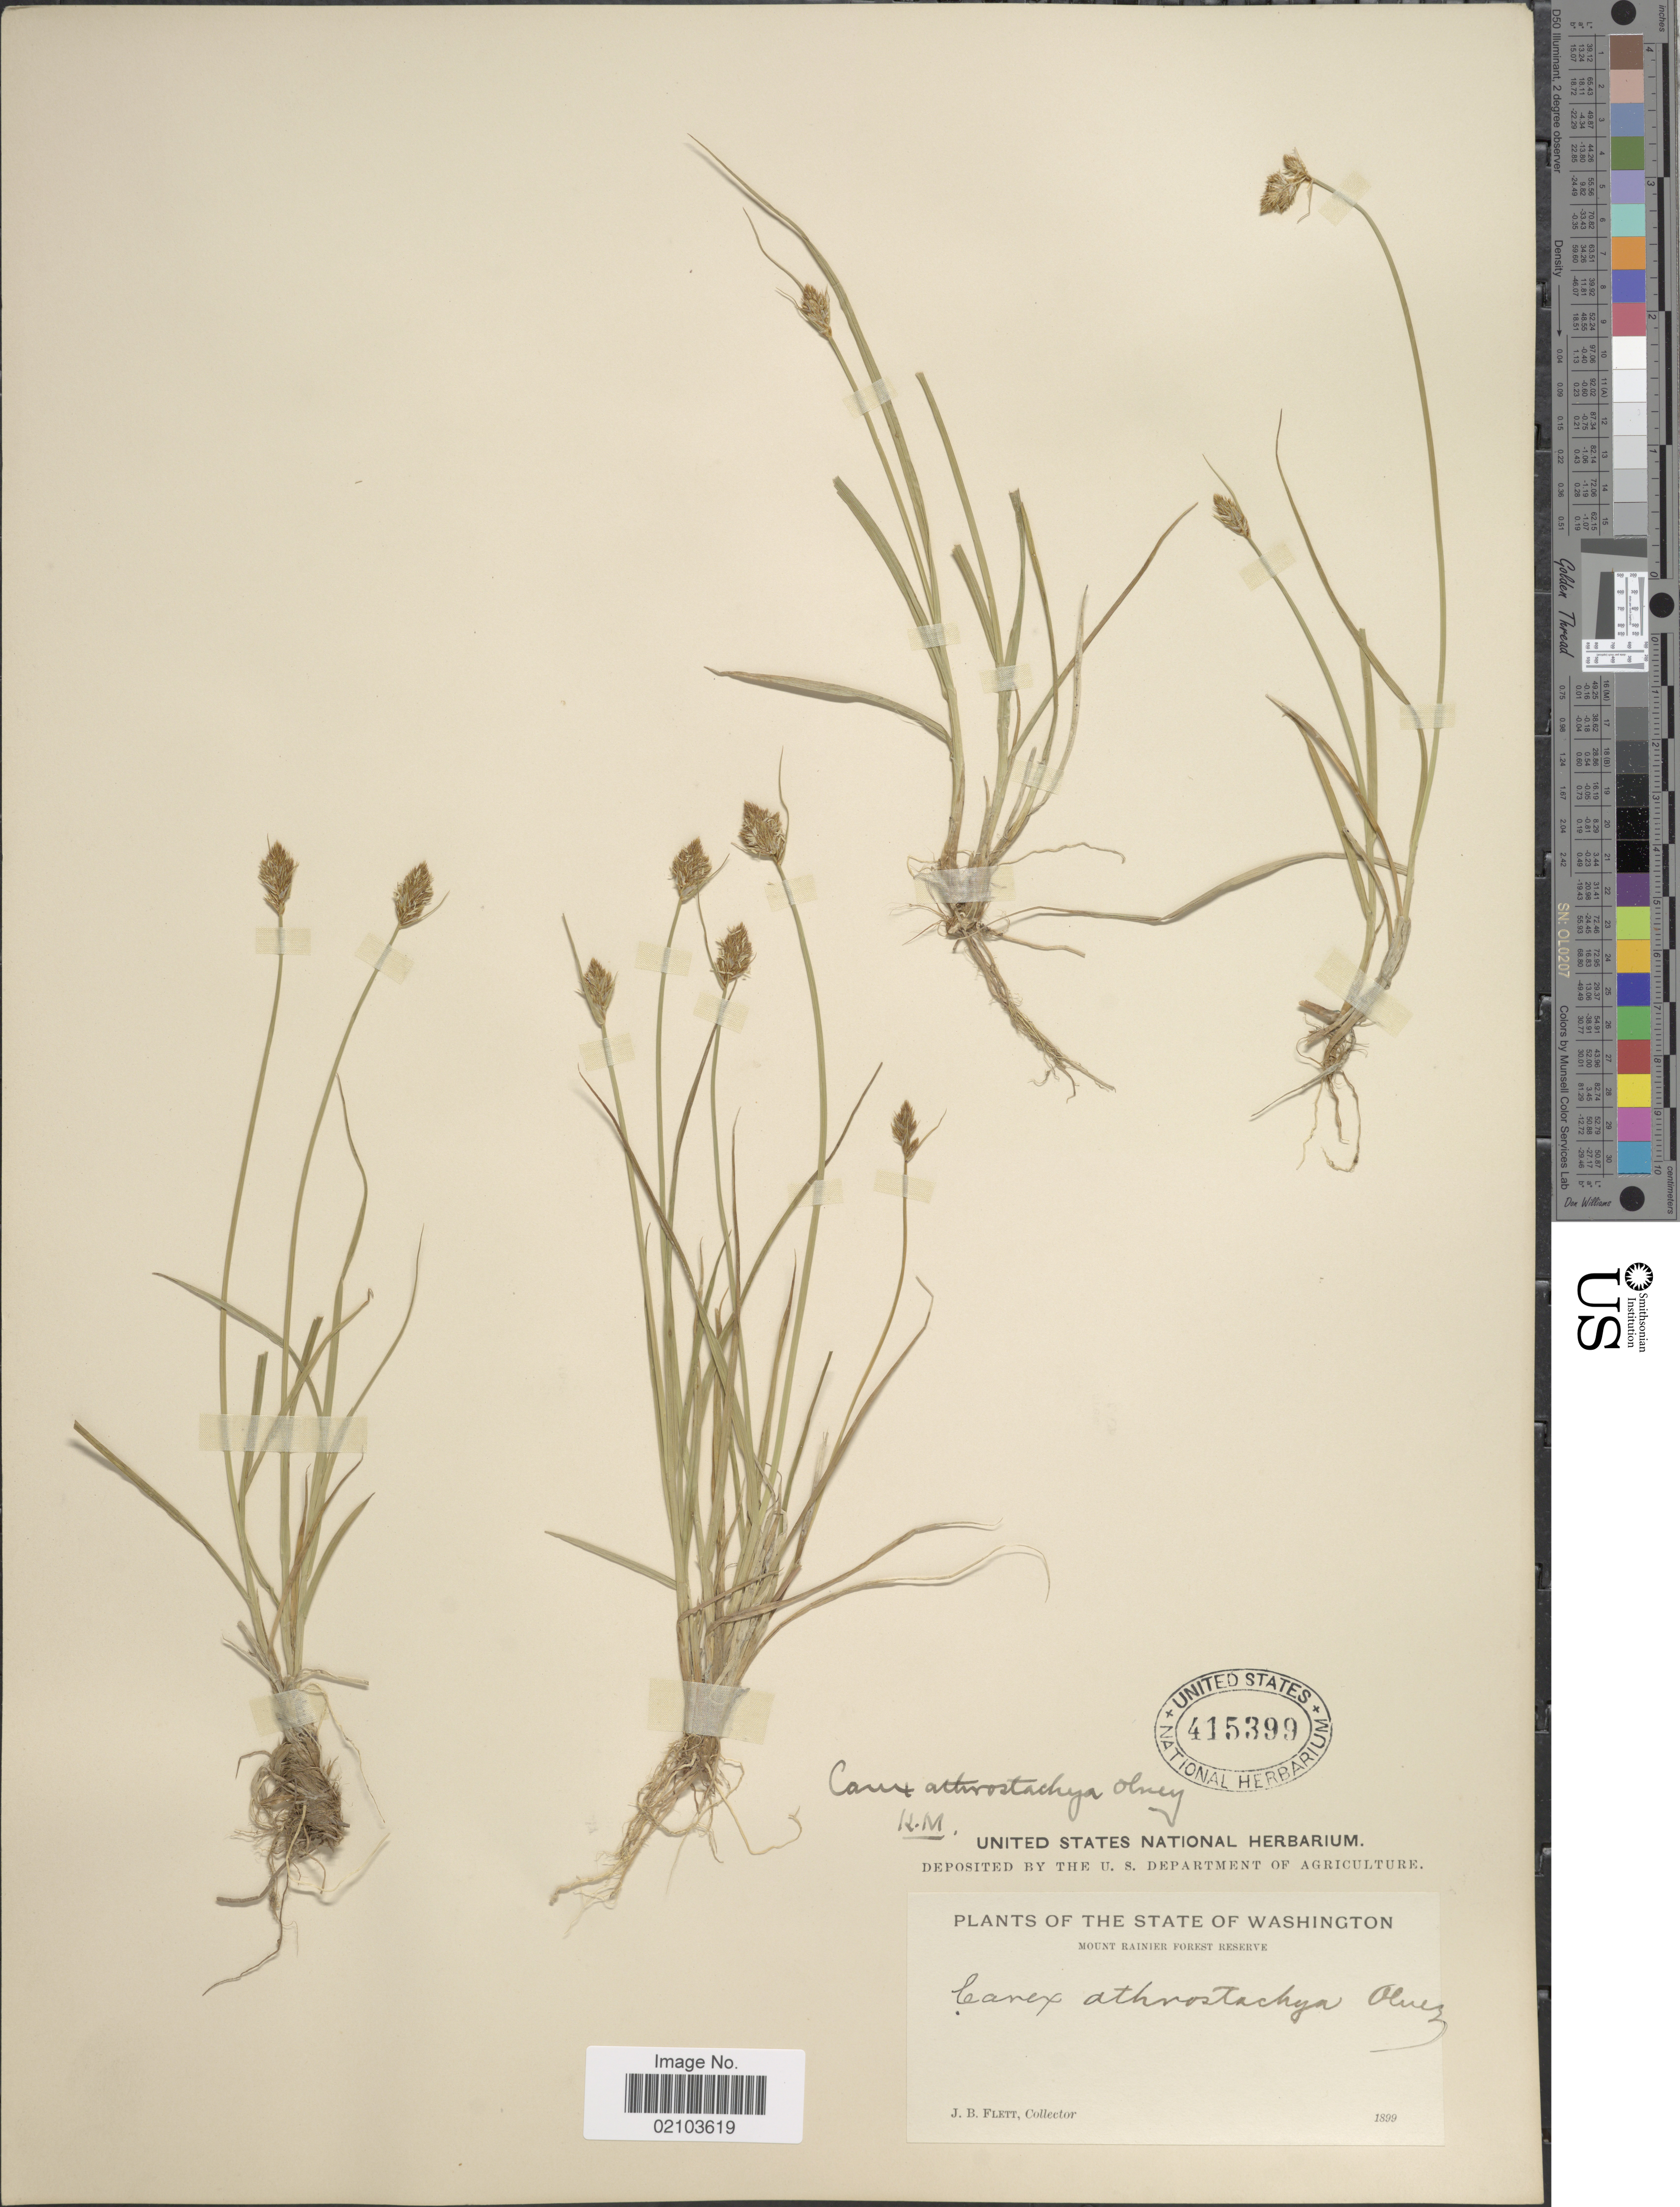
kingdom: Plantae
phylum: Tracheophyta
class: Liliopsida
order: Poales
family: Cyperaceae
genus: Carex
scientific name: Carex athrostachya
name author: Olney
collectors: J. Flett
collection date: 1899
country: United States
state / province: Washington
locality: Mount Rainier Forest Reserve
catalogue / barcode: US 415399